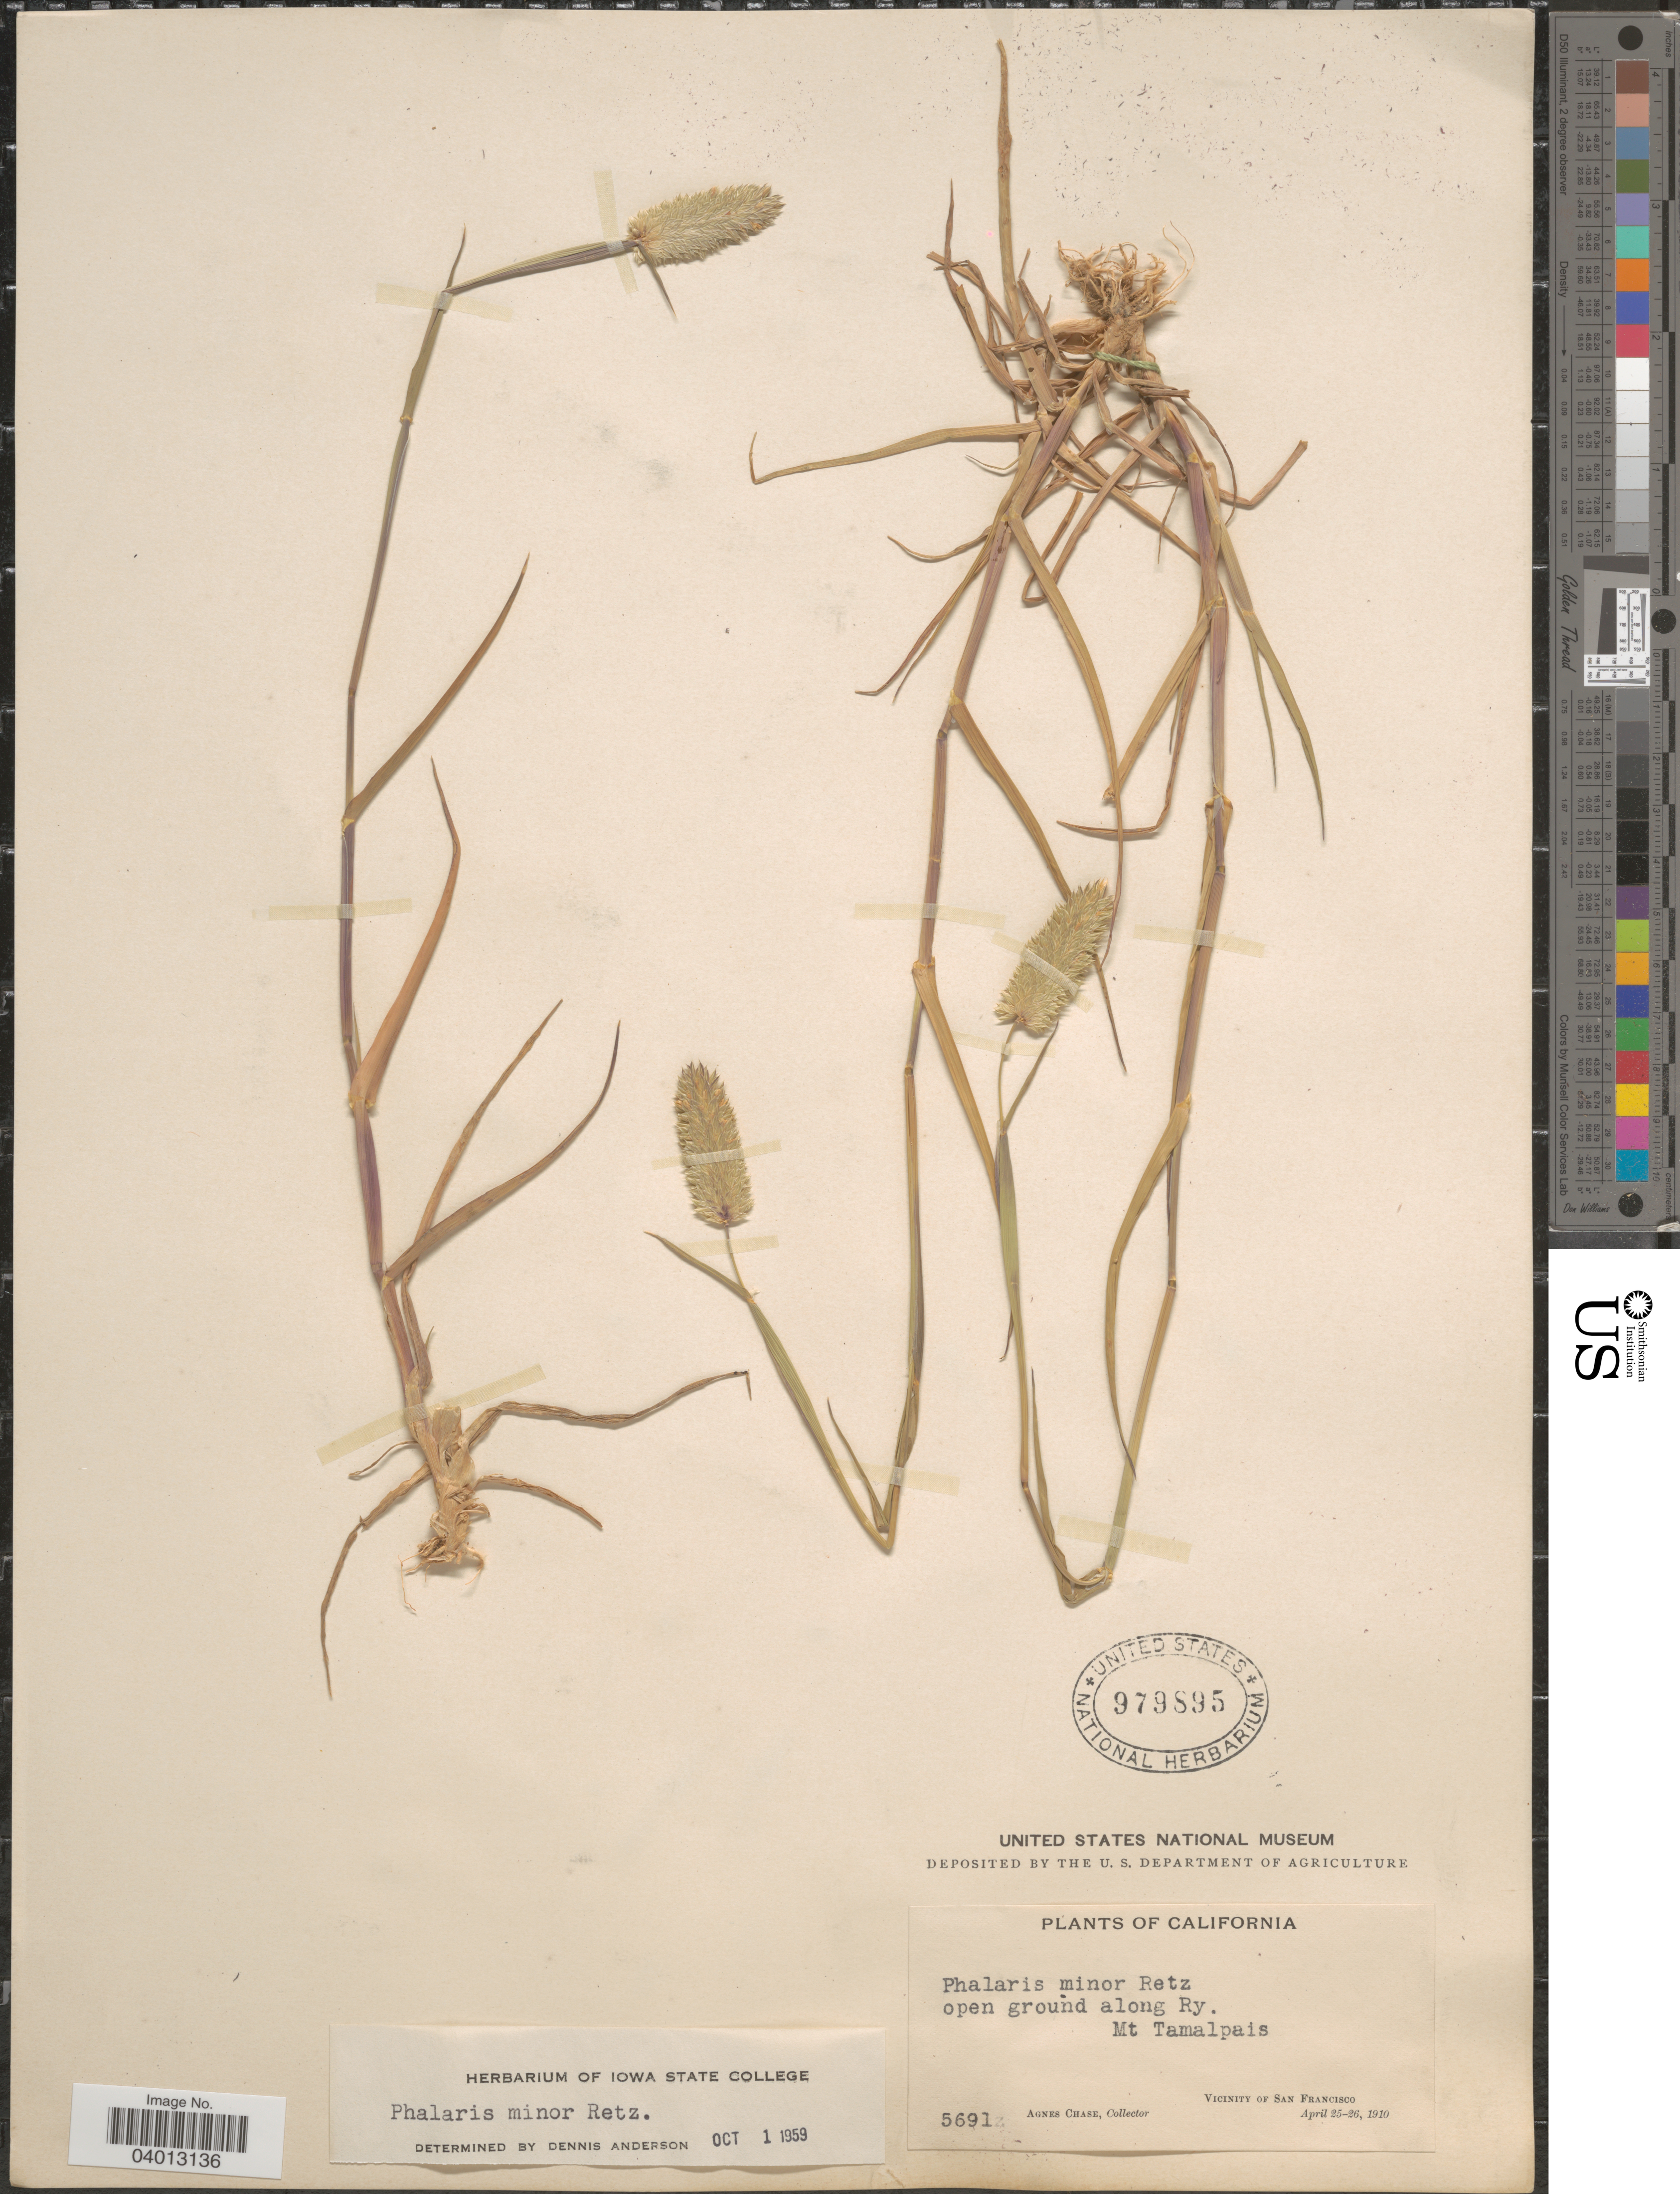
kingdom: Plantae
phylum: Tracheophyta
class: Liliopsida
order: Poales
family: Poaceae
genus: Phalaris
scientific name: Phalaris minor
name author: Retz.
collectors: A. Chase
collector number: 5691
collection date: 1910-04-25/1910-04-26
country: United States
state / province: California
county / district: San Francisco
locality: Open ground along Ry. Mt Tamalpais. Vicinity of San Francisco.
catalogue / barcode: US 979895